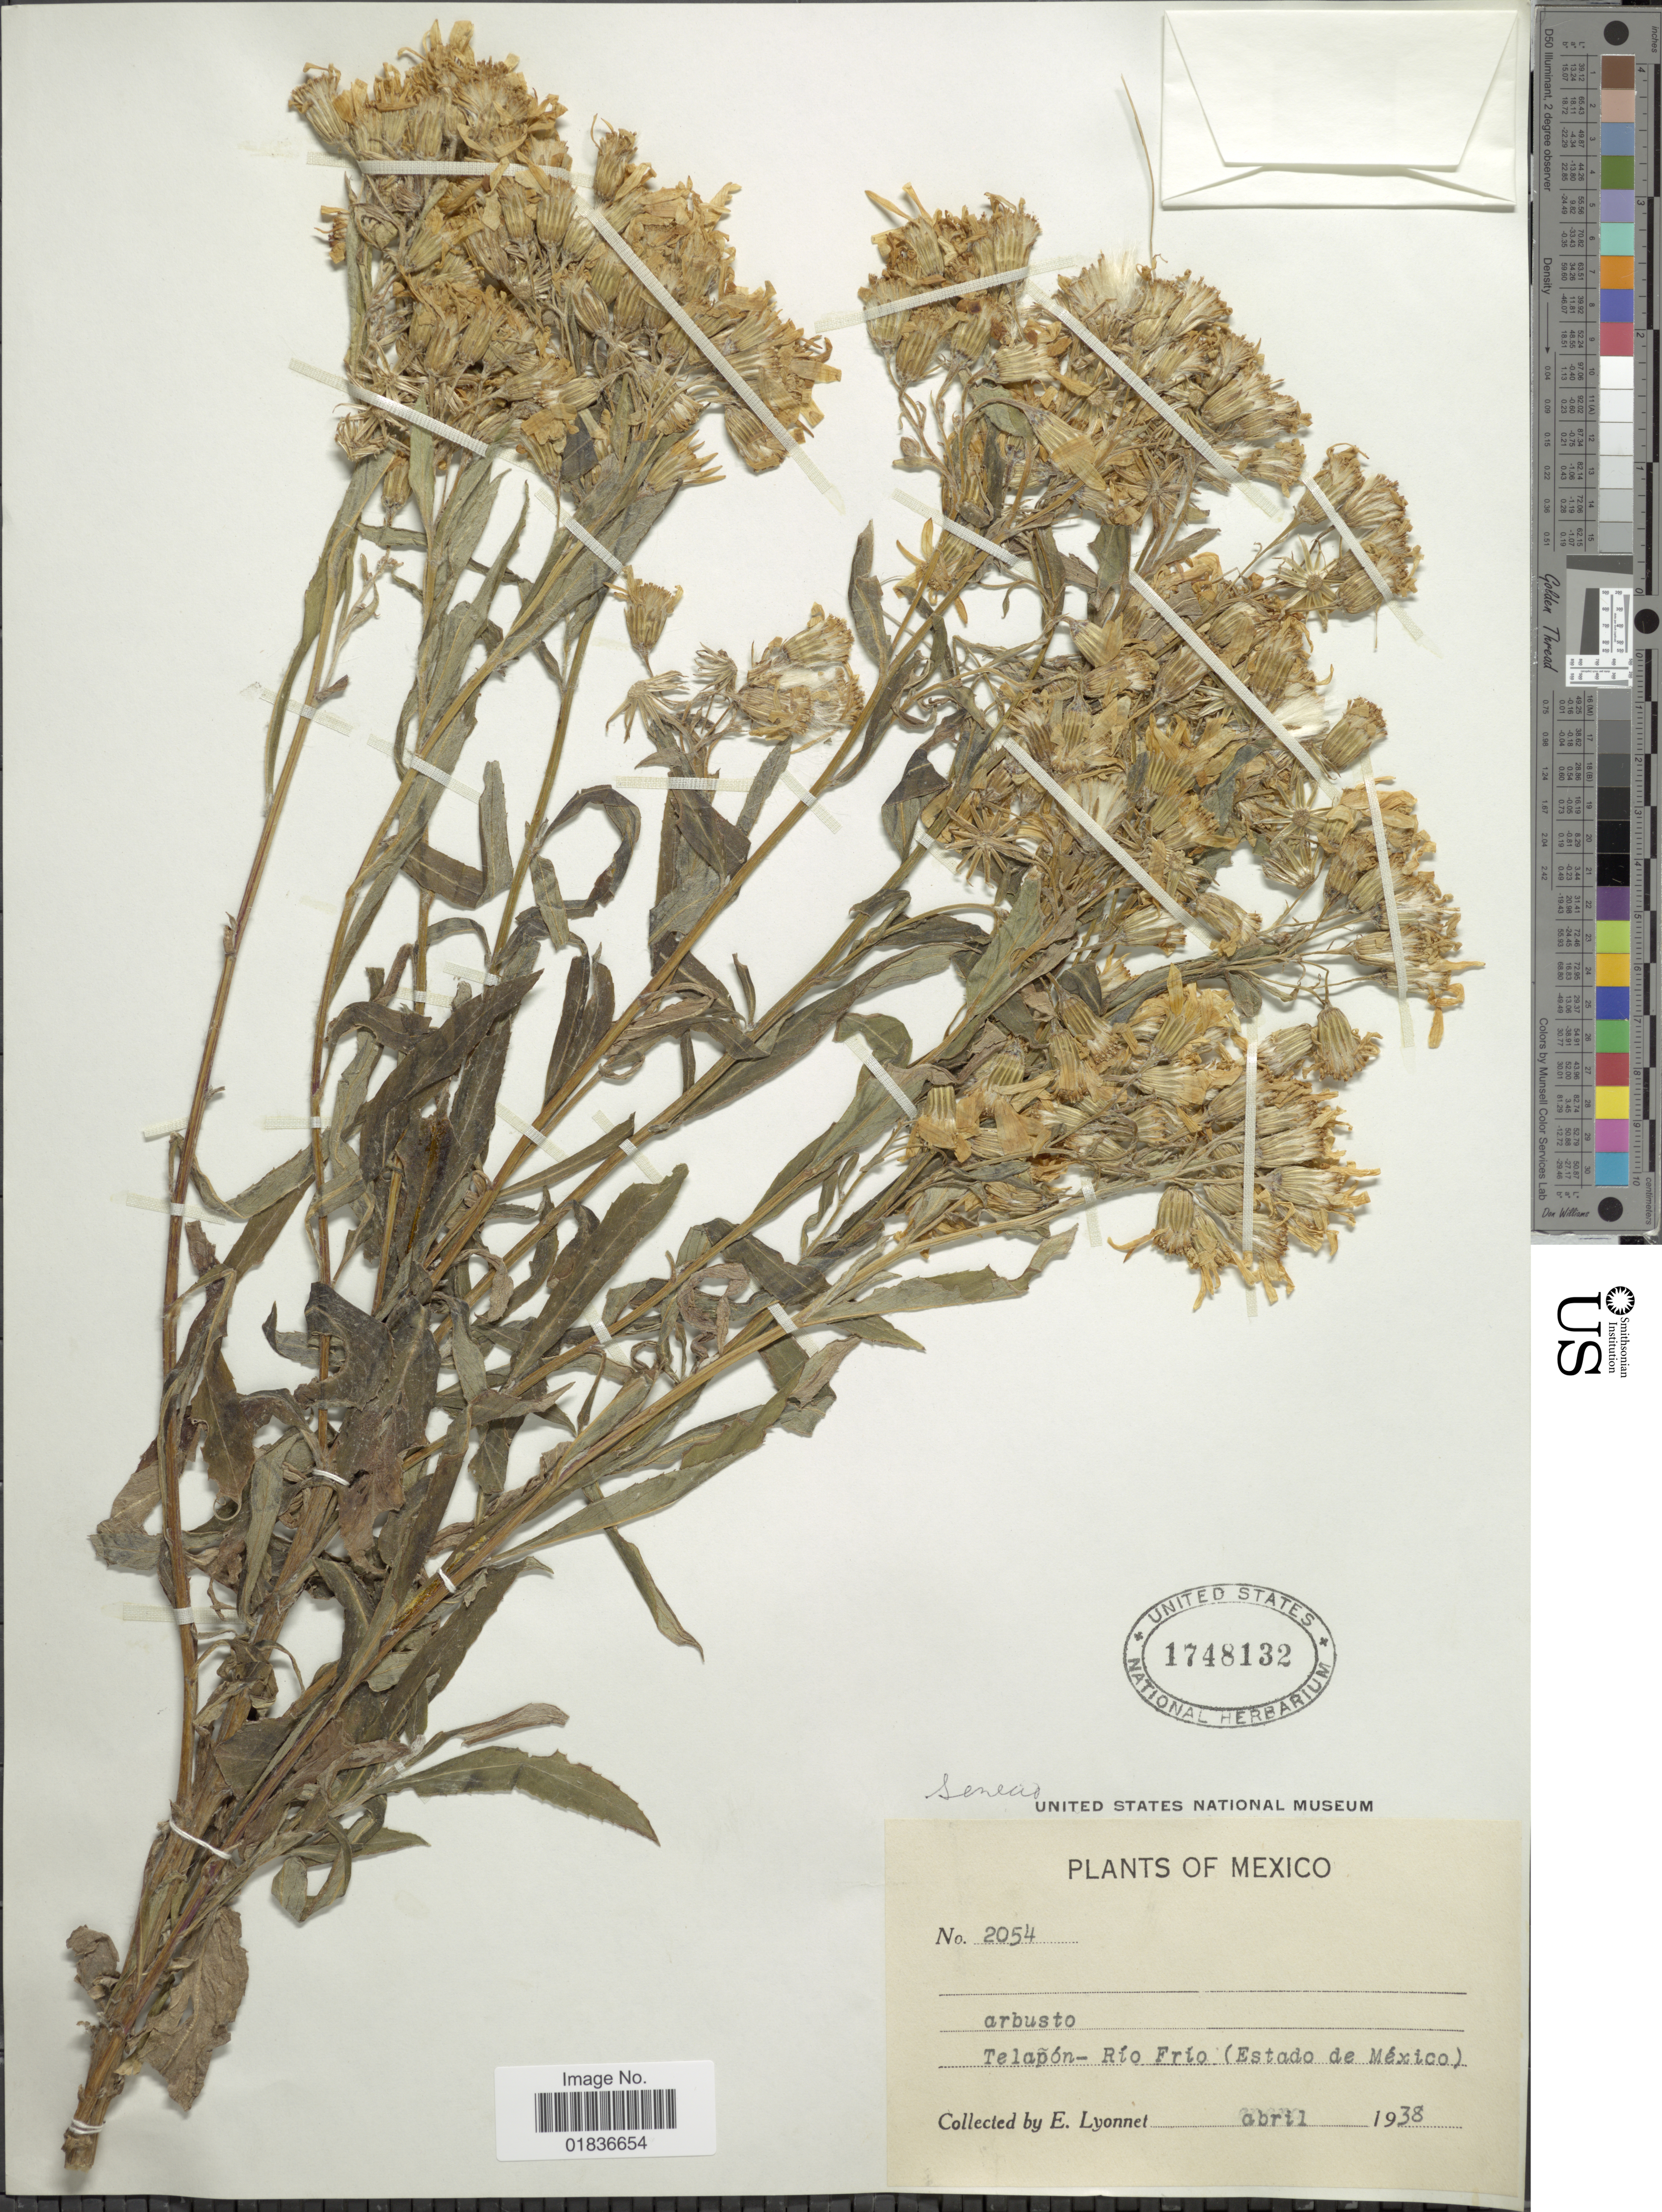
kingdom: Plantae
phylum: Tracheophyta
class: Magnoliopsida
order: Asterales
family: Asteraceae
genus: Senecio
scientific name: Senecio sp.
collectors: E. Lyonnet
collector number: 2054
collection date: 1938-04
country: Mexico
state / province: México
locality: Telapon- Rio Frio (Estado de México)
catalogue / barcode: US 1748132